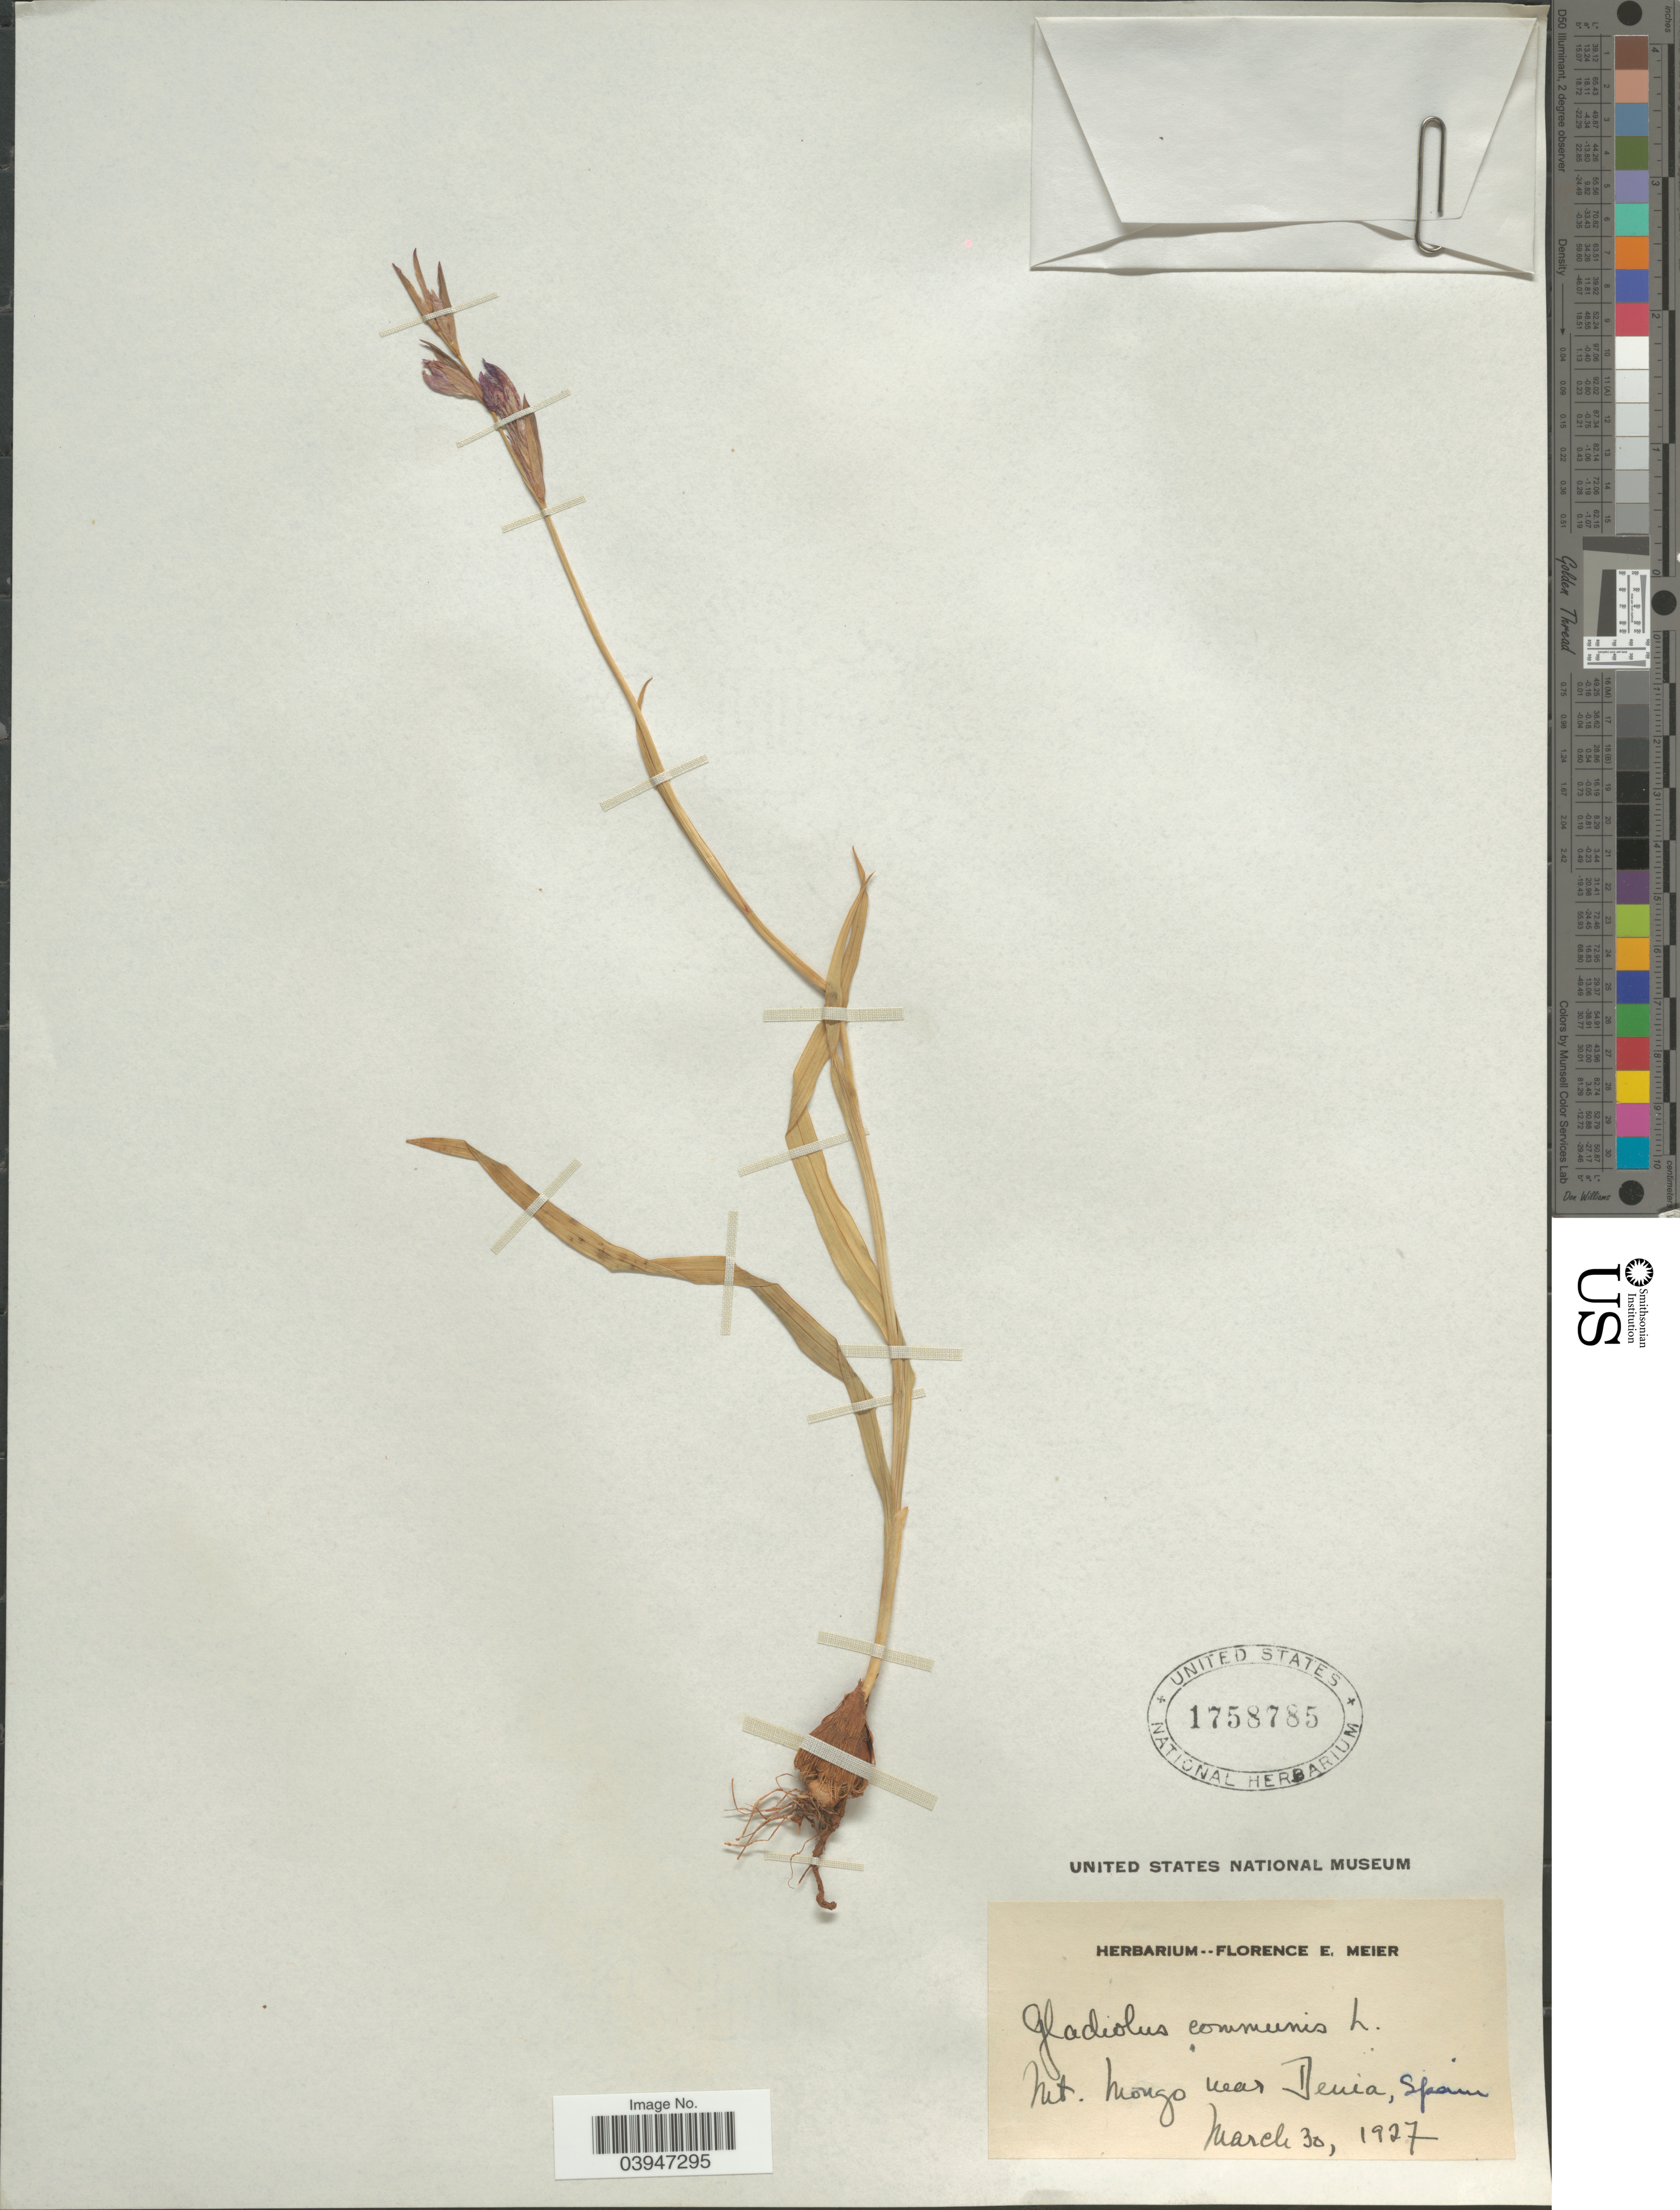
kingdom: Plantae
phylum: Tracheophyta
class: Liliopsida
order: Asparagales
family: Iridaceae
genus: Gladiolus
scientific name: Gladiolus communis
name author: L.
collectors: ex herb. Florence E. Meier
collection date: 1927-03-30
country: Spain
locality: Mt. Mongo near Denia.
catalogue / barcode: US 1758785